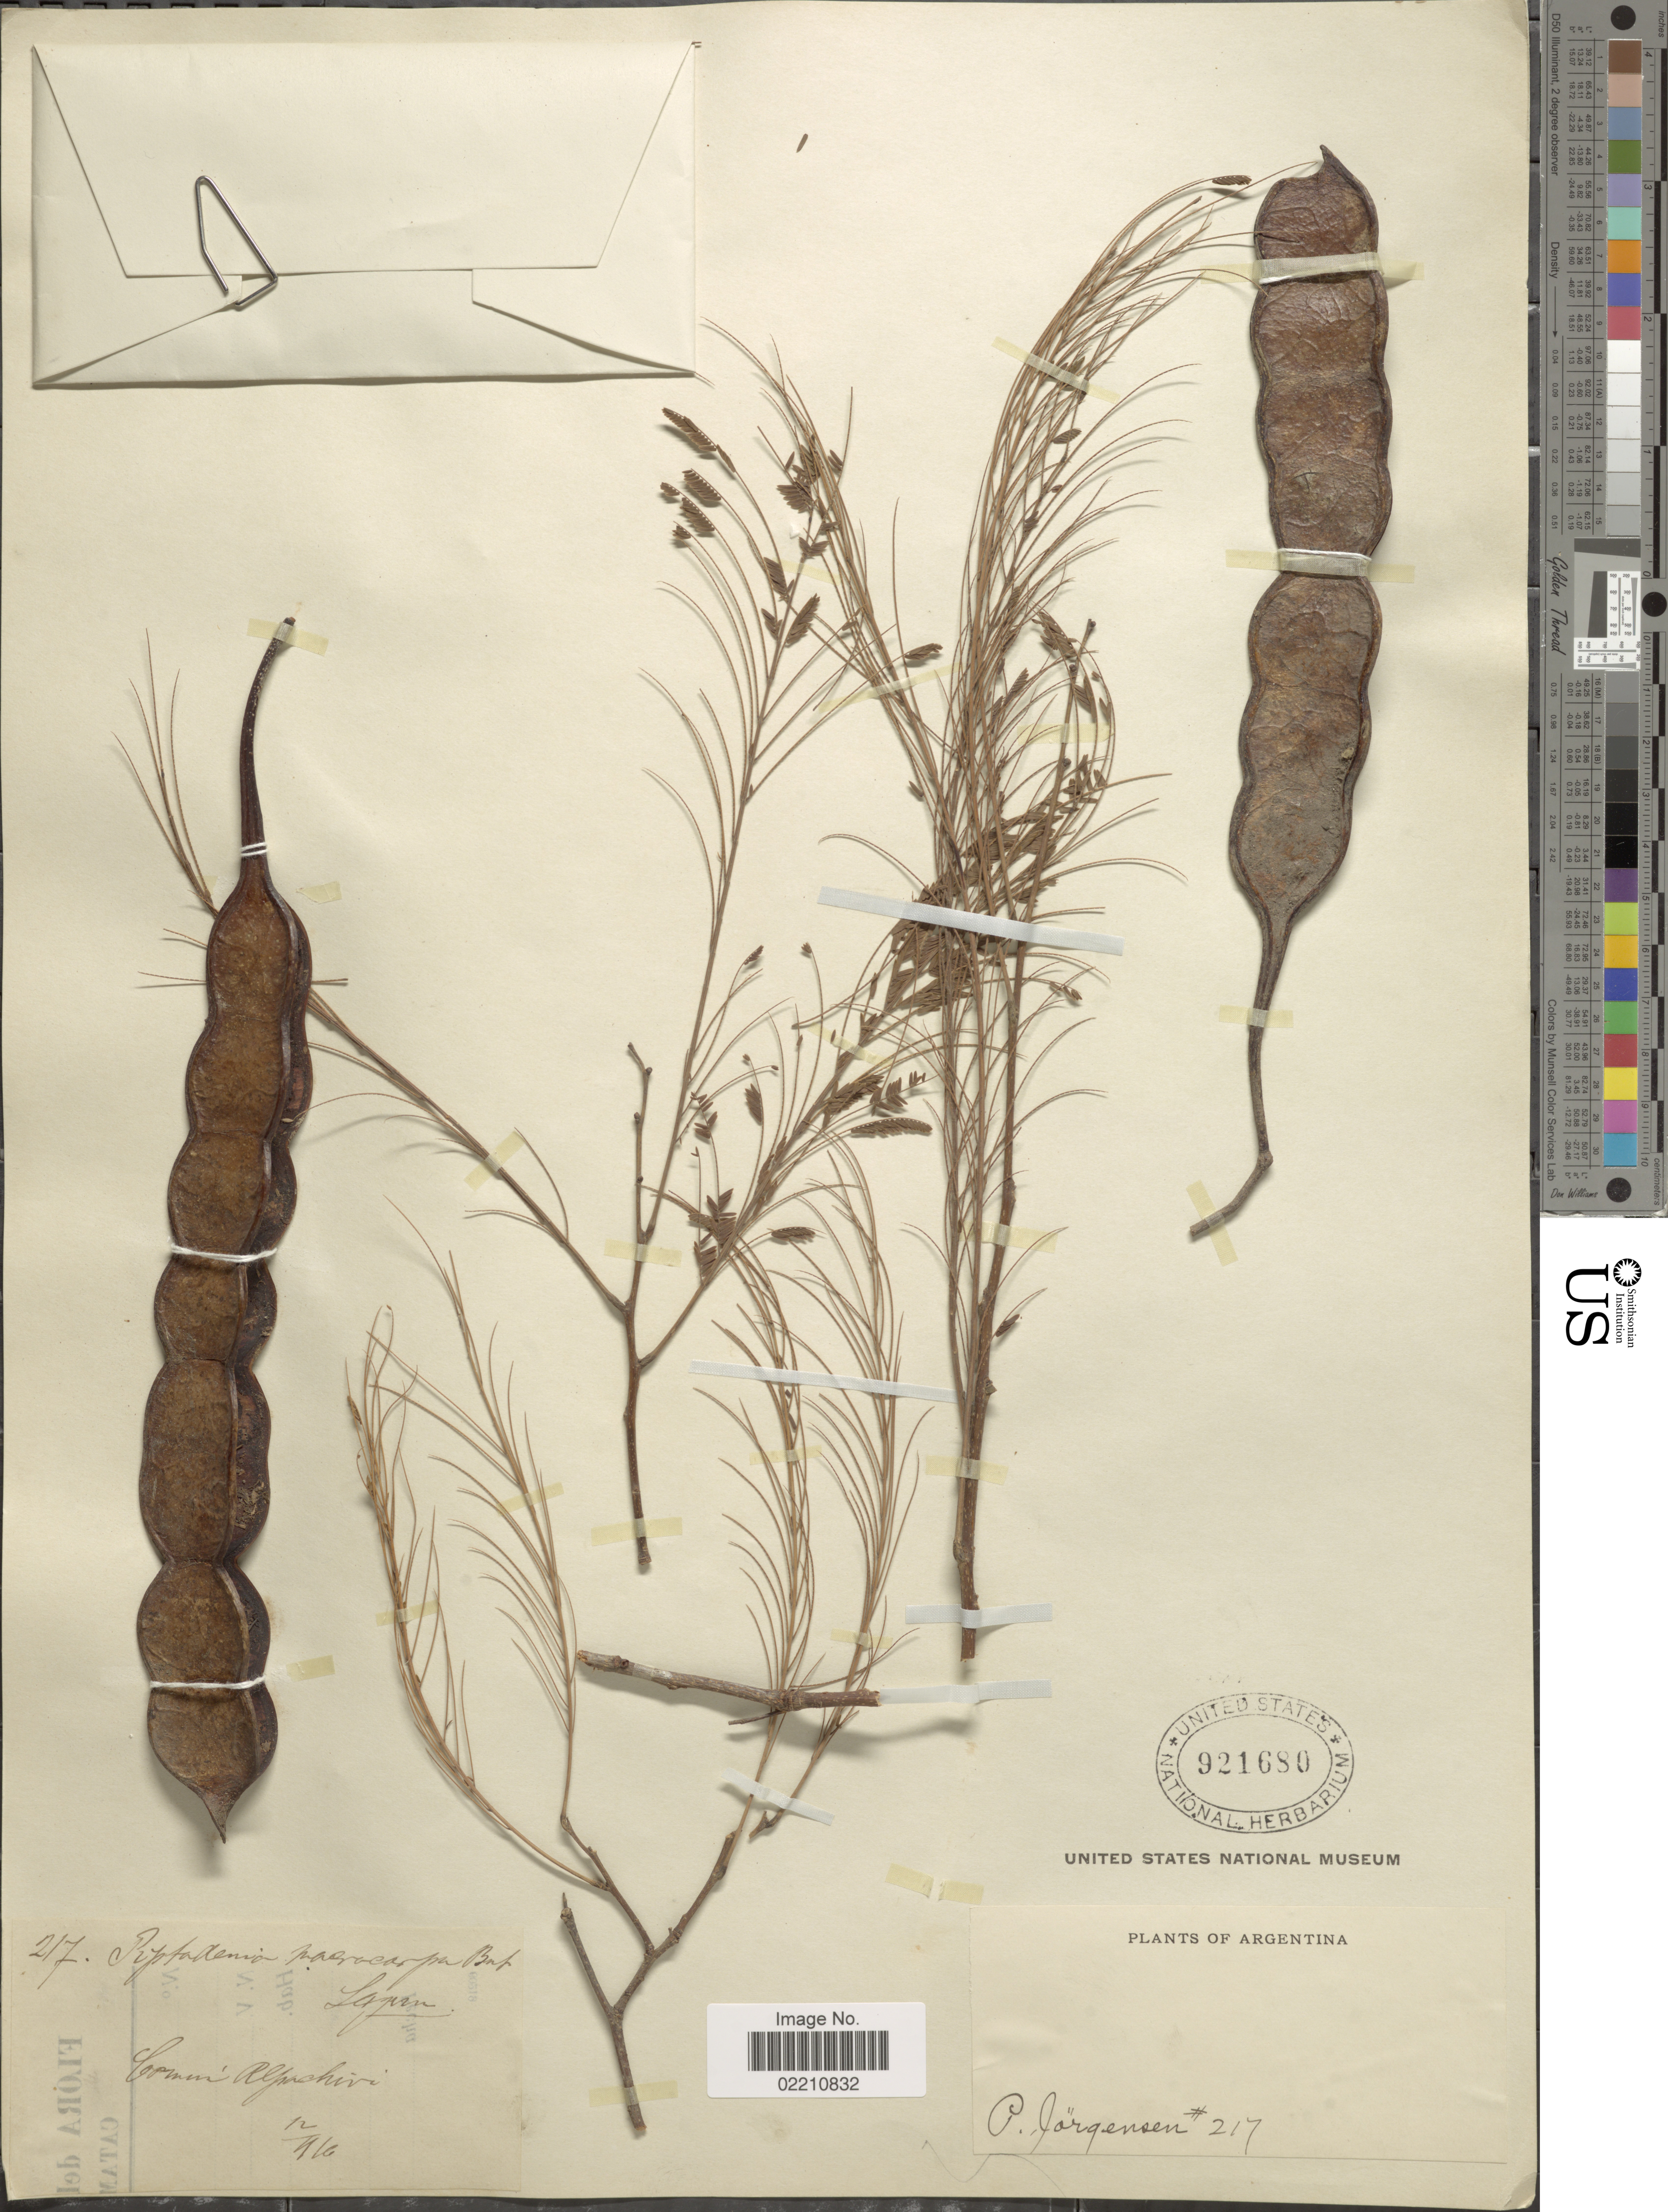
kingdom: Plantae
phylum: Tracheophyta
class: Magnoliopsida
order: Fabales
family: Fabaceae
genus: Anadenanthera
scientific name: Anadenanthera colubrina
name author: (Vell.) Brenan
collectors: P. Jörgensen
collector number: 217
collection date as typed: Transcribed d/m/y: 12/4/19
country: Argentina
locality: Comun Alpachiri.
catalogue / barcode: US 921680